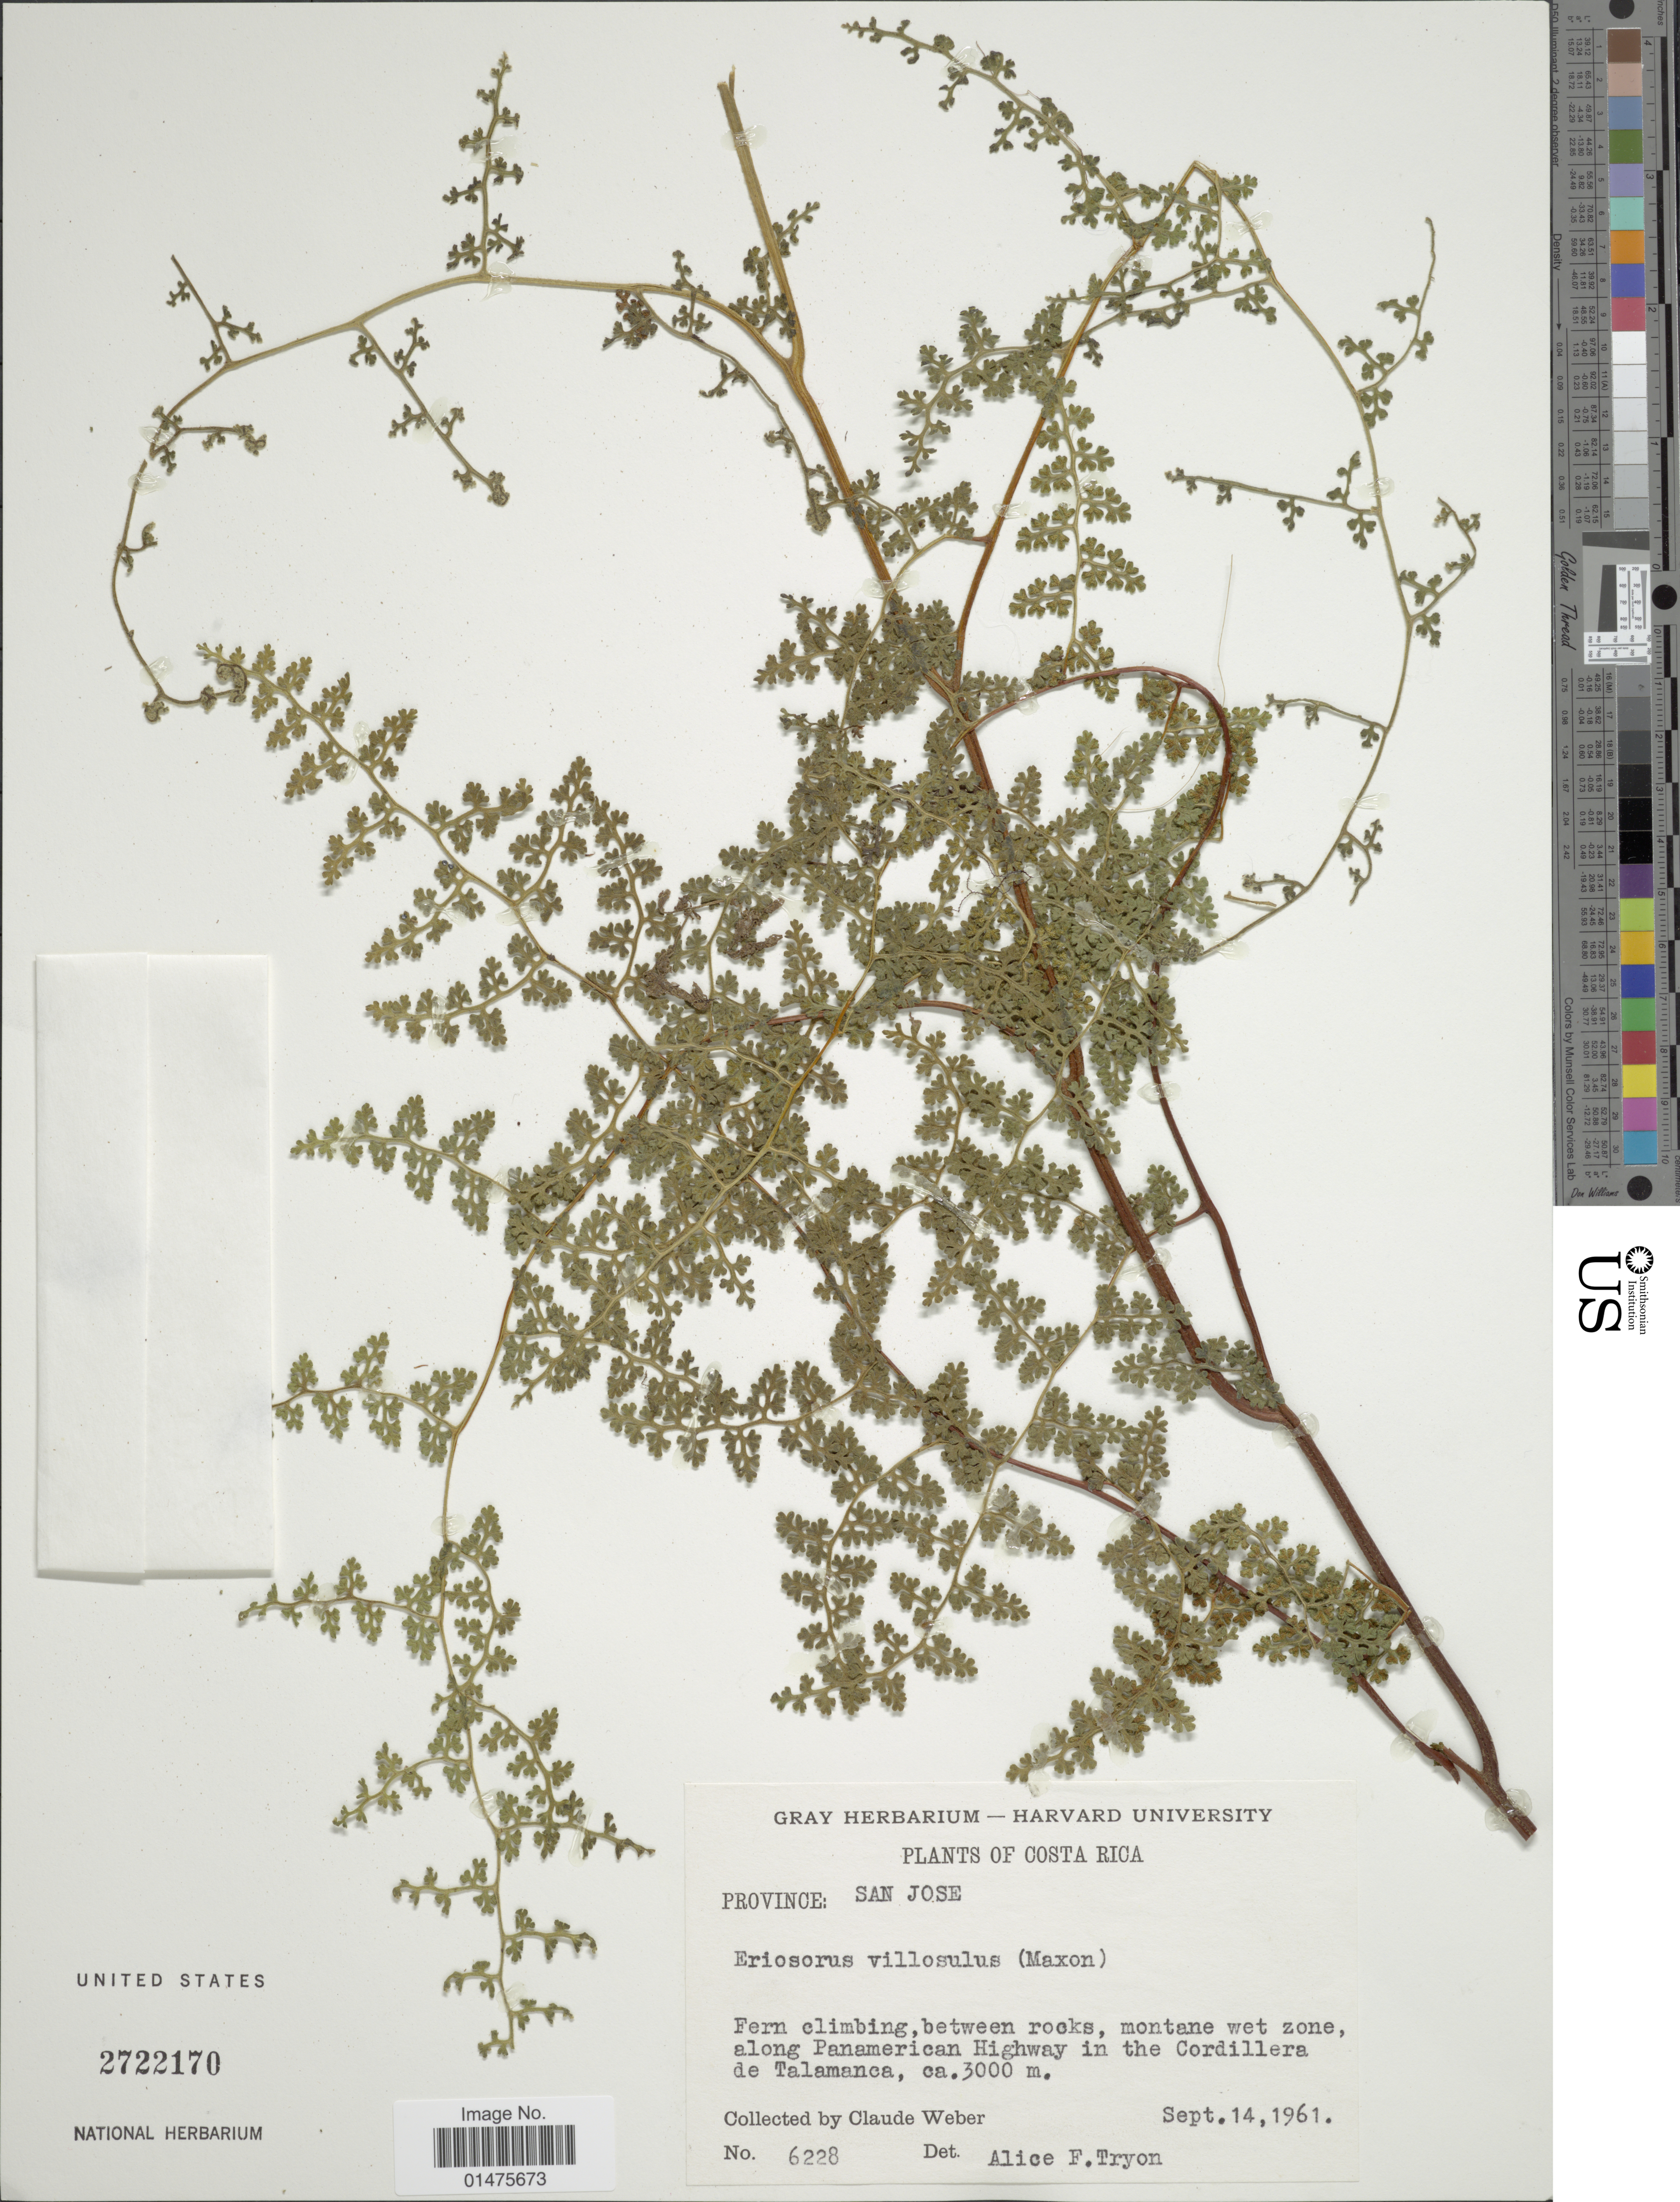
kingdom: Plantae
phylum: Tracheophyta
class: Polypodiopsida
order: Polypodiales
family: Pteridaceae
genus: Jamesonia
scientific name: Jamesonia villosula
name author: (Maxon)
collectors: C. Weber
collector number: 6228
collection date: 1961-09-14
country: Costa Rica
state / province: San José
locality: Along Panamerican Highway in the Cordillera de Talamanca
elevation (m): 3000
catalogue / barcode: US 2722170